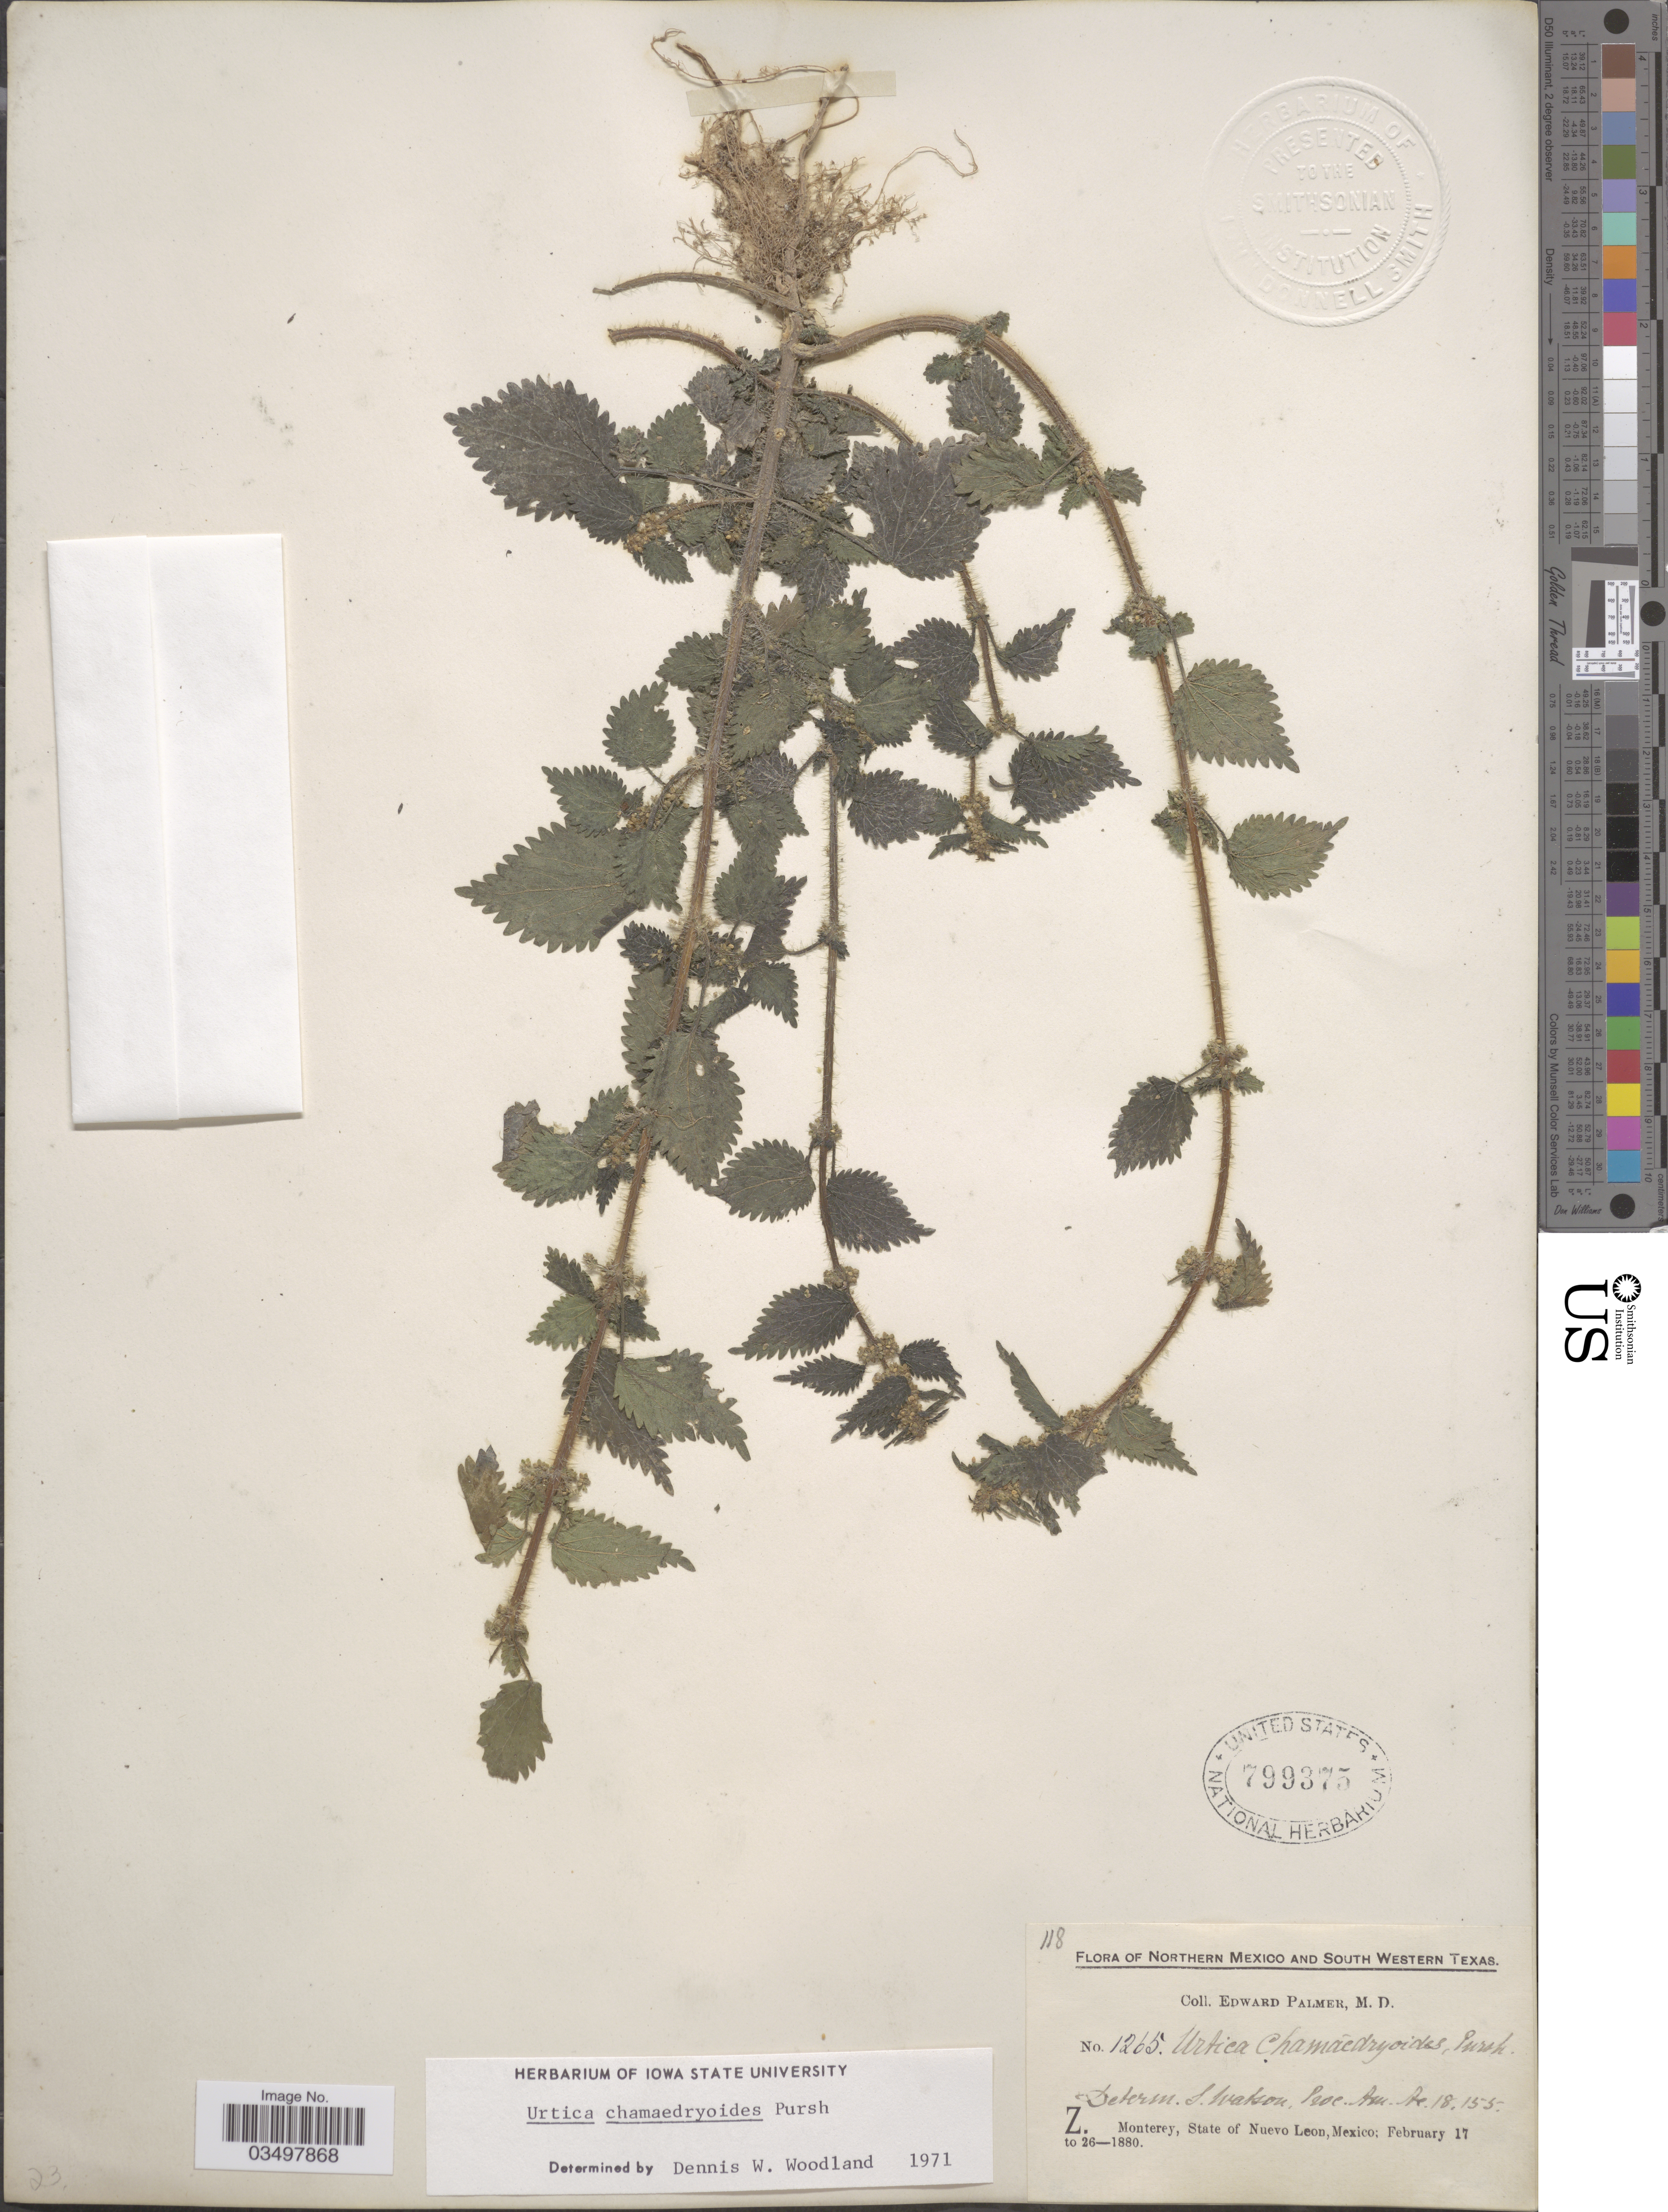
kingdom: Plantae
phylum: Tracheophyta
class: Magnoliopsida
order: Rosales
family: Urticaceae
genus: Urtica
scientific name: Urtica chamaedryoides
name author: Pursh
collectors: E. Palmer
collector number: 1265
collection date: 1880-02-17/1880-02-26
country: Mexico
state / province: Nuevo León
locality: Northern Mexico and South Western Texas. Monterey.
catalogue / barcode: US 799375